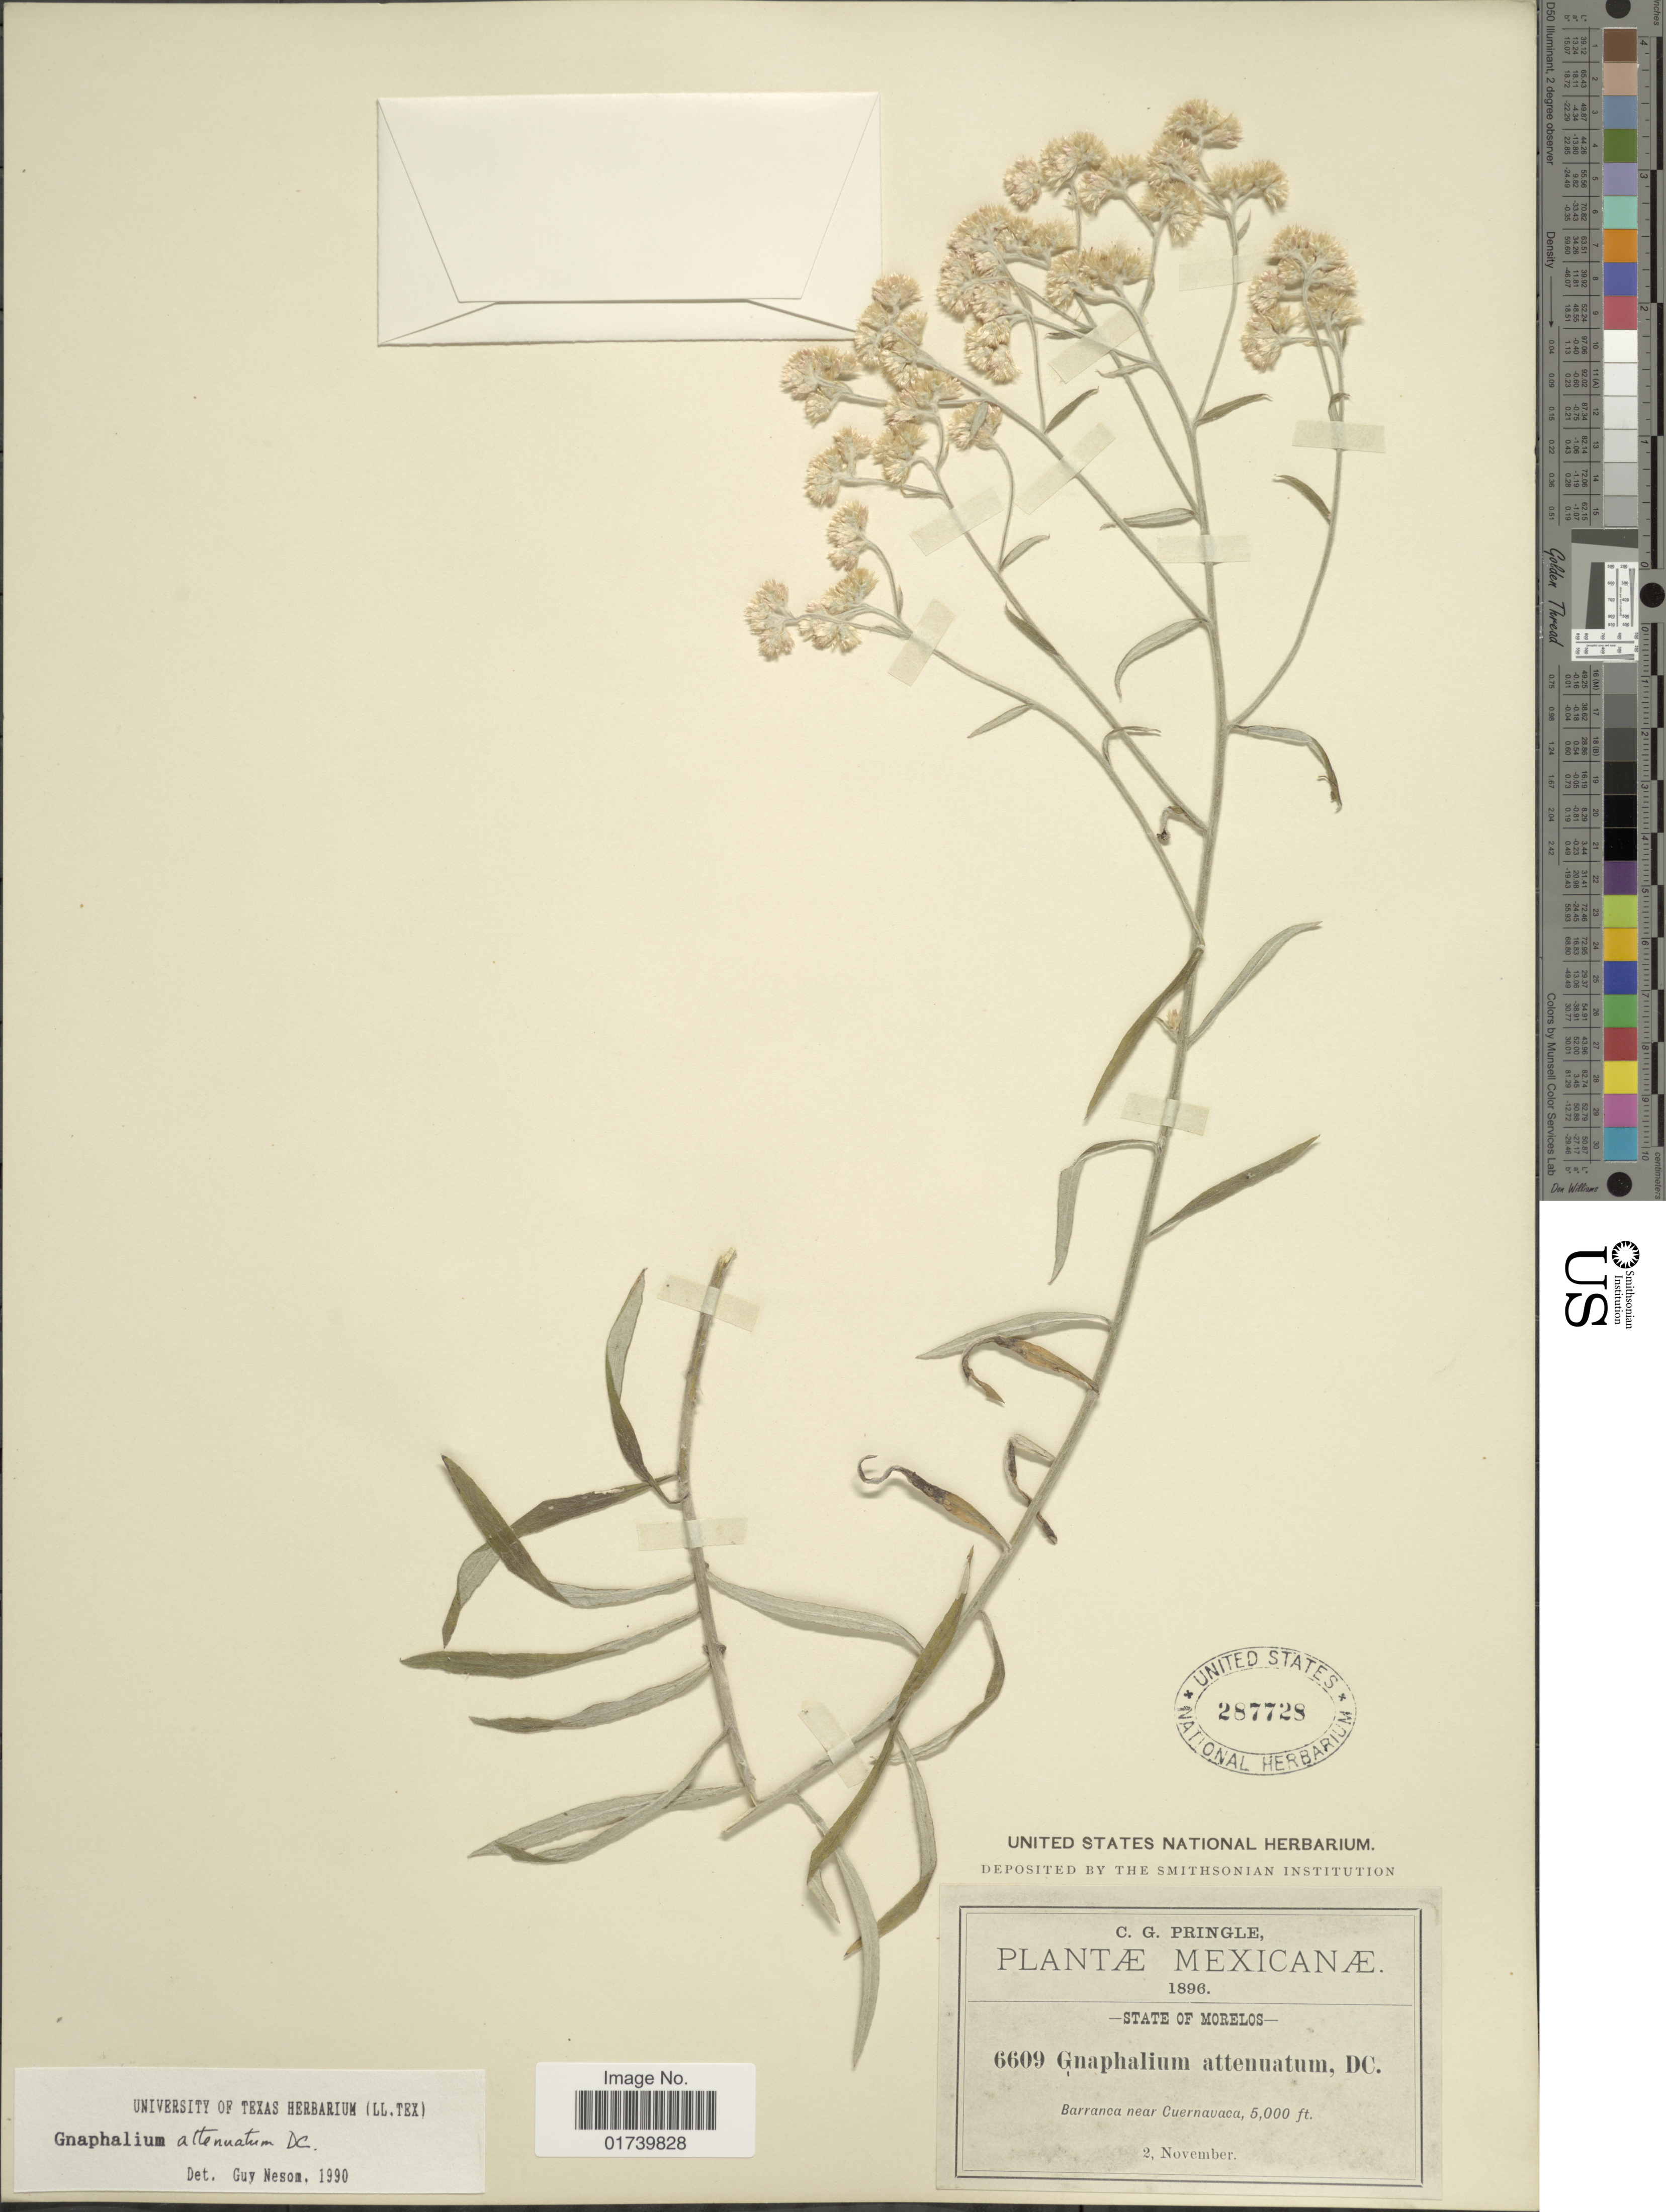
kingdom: Plantae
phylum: Tracheophyta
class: Magnoliopsida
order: Asterales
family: Asteraceae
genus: Pseudognaphalium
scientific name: Pseudognaphalium attenuatum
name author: (DC.) Anderb.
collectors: C. G. Pringle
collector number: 6609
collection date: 1896-11-02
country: Mexico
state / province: Morelos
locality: Barranca near Cuernavaca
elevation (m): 1524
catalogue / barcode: US 287728